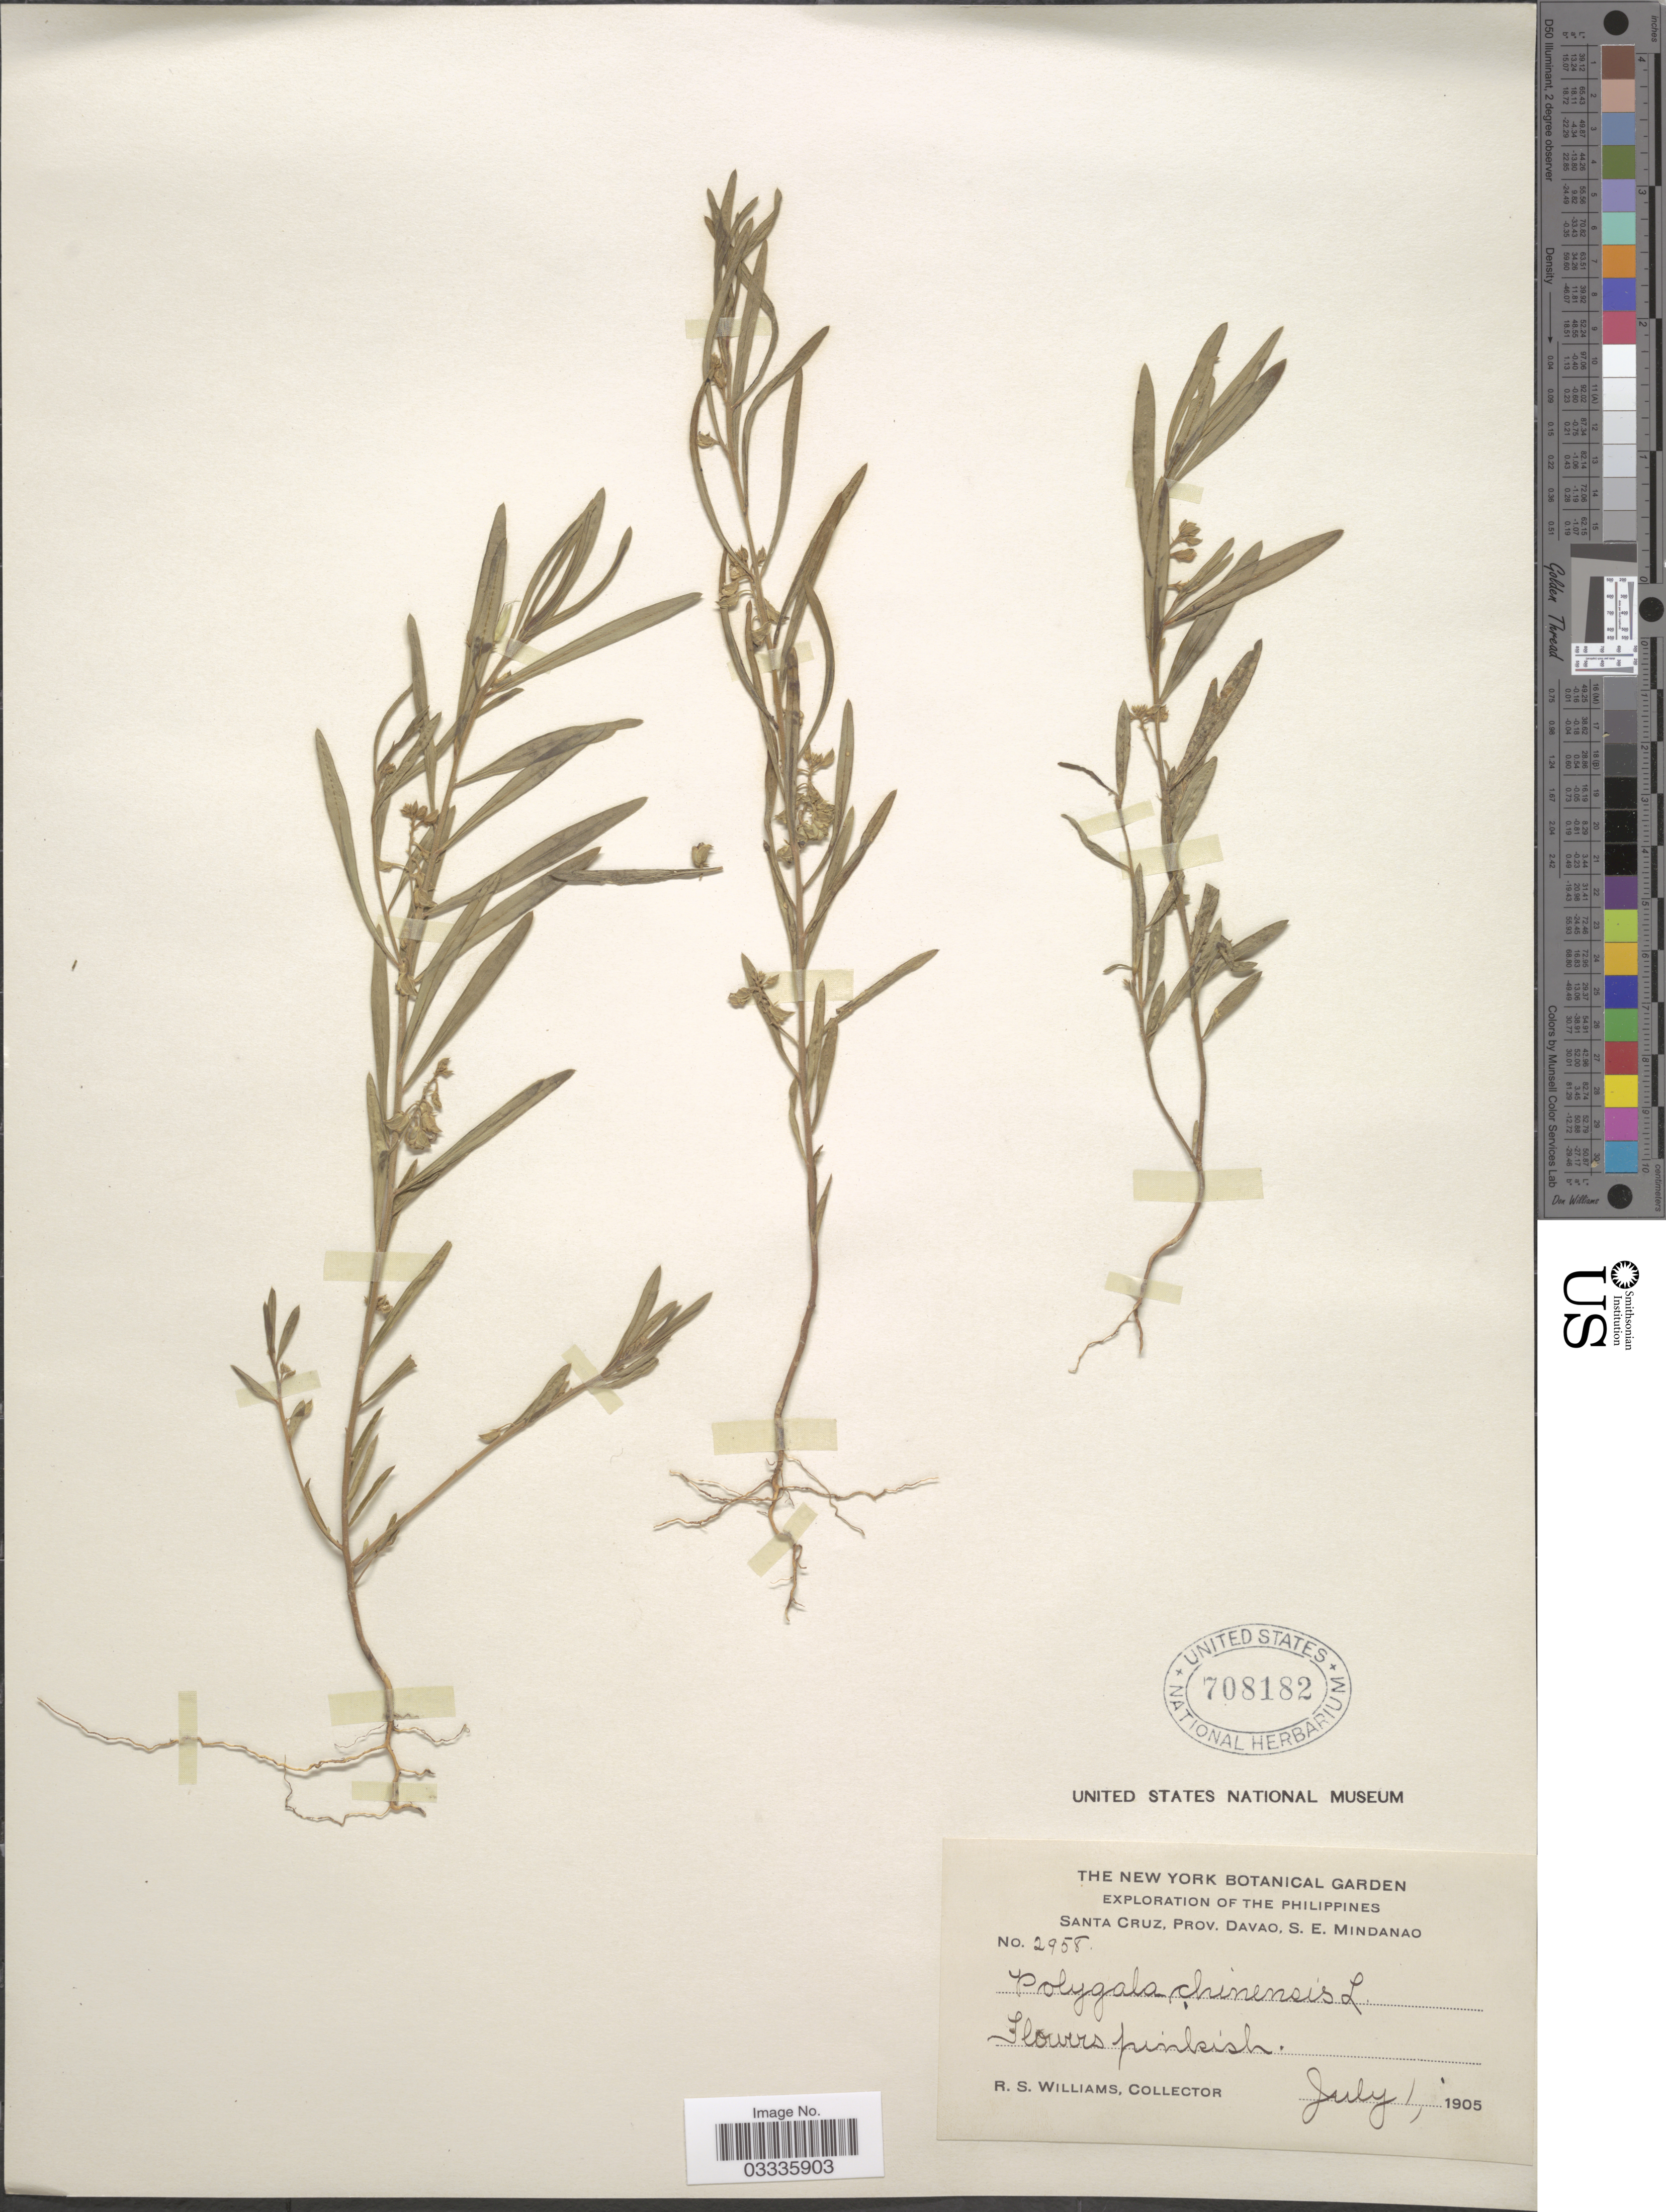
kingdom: Plantae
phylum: Tracheophyta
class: Magnoliopsida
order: Fabales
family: Polygalaceae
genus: Polygala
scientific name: Polygala chinensis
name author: L.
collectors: R. S. Williams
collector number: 2958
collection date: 1905-07-01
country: Philippines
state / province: Davao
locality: Santa Cruz, Prov. Davao, S. E. Mindanao.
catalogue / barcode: US 708182